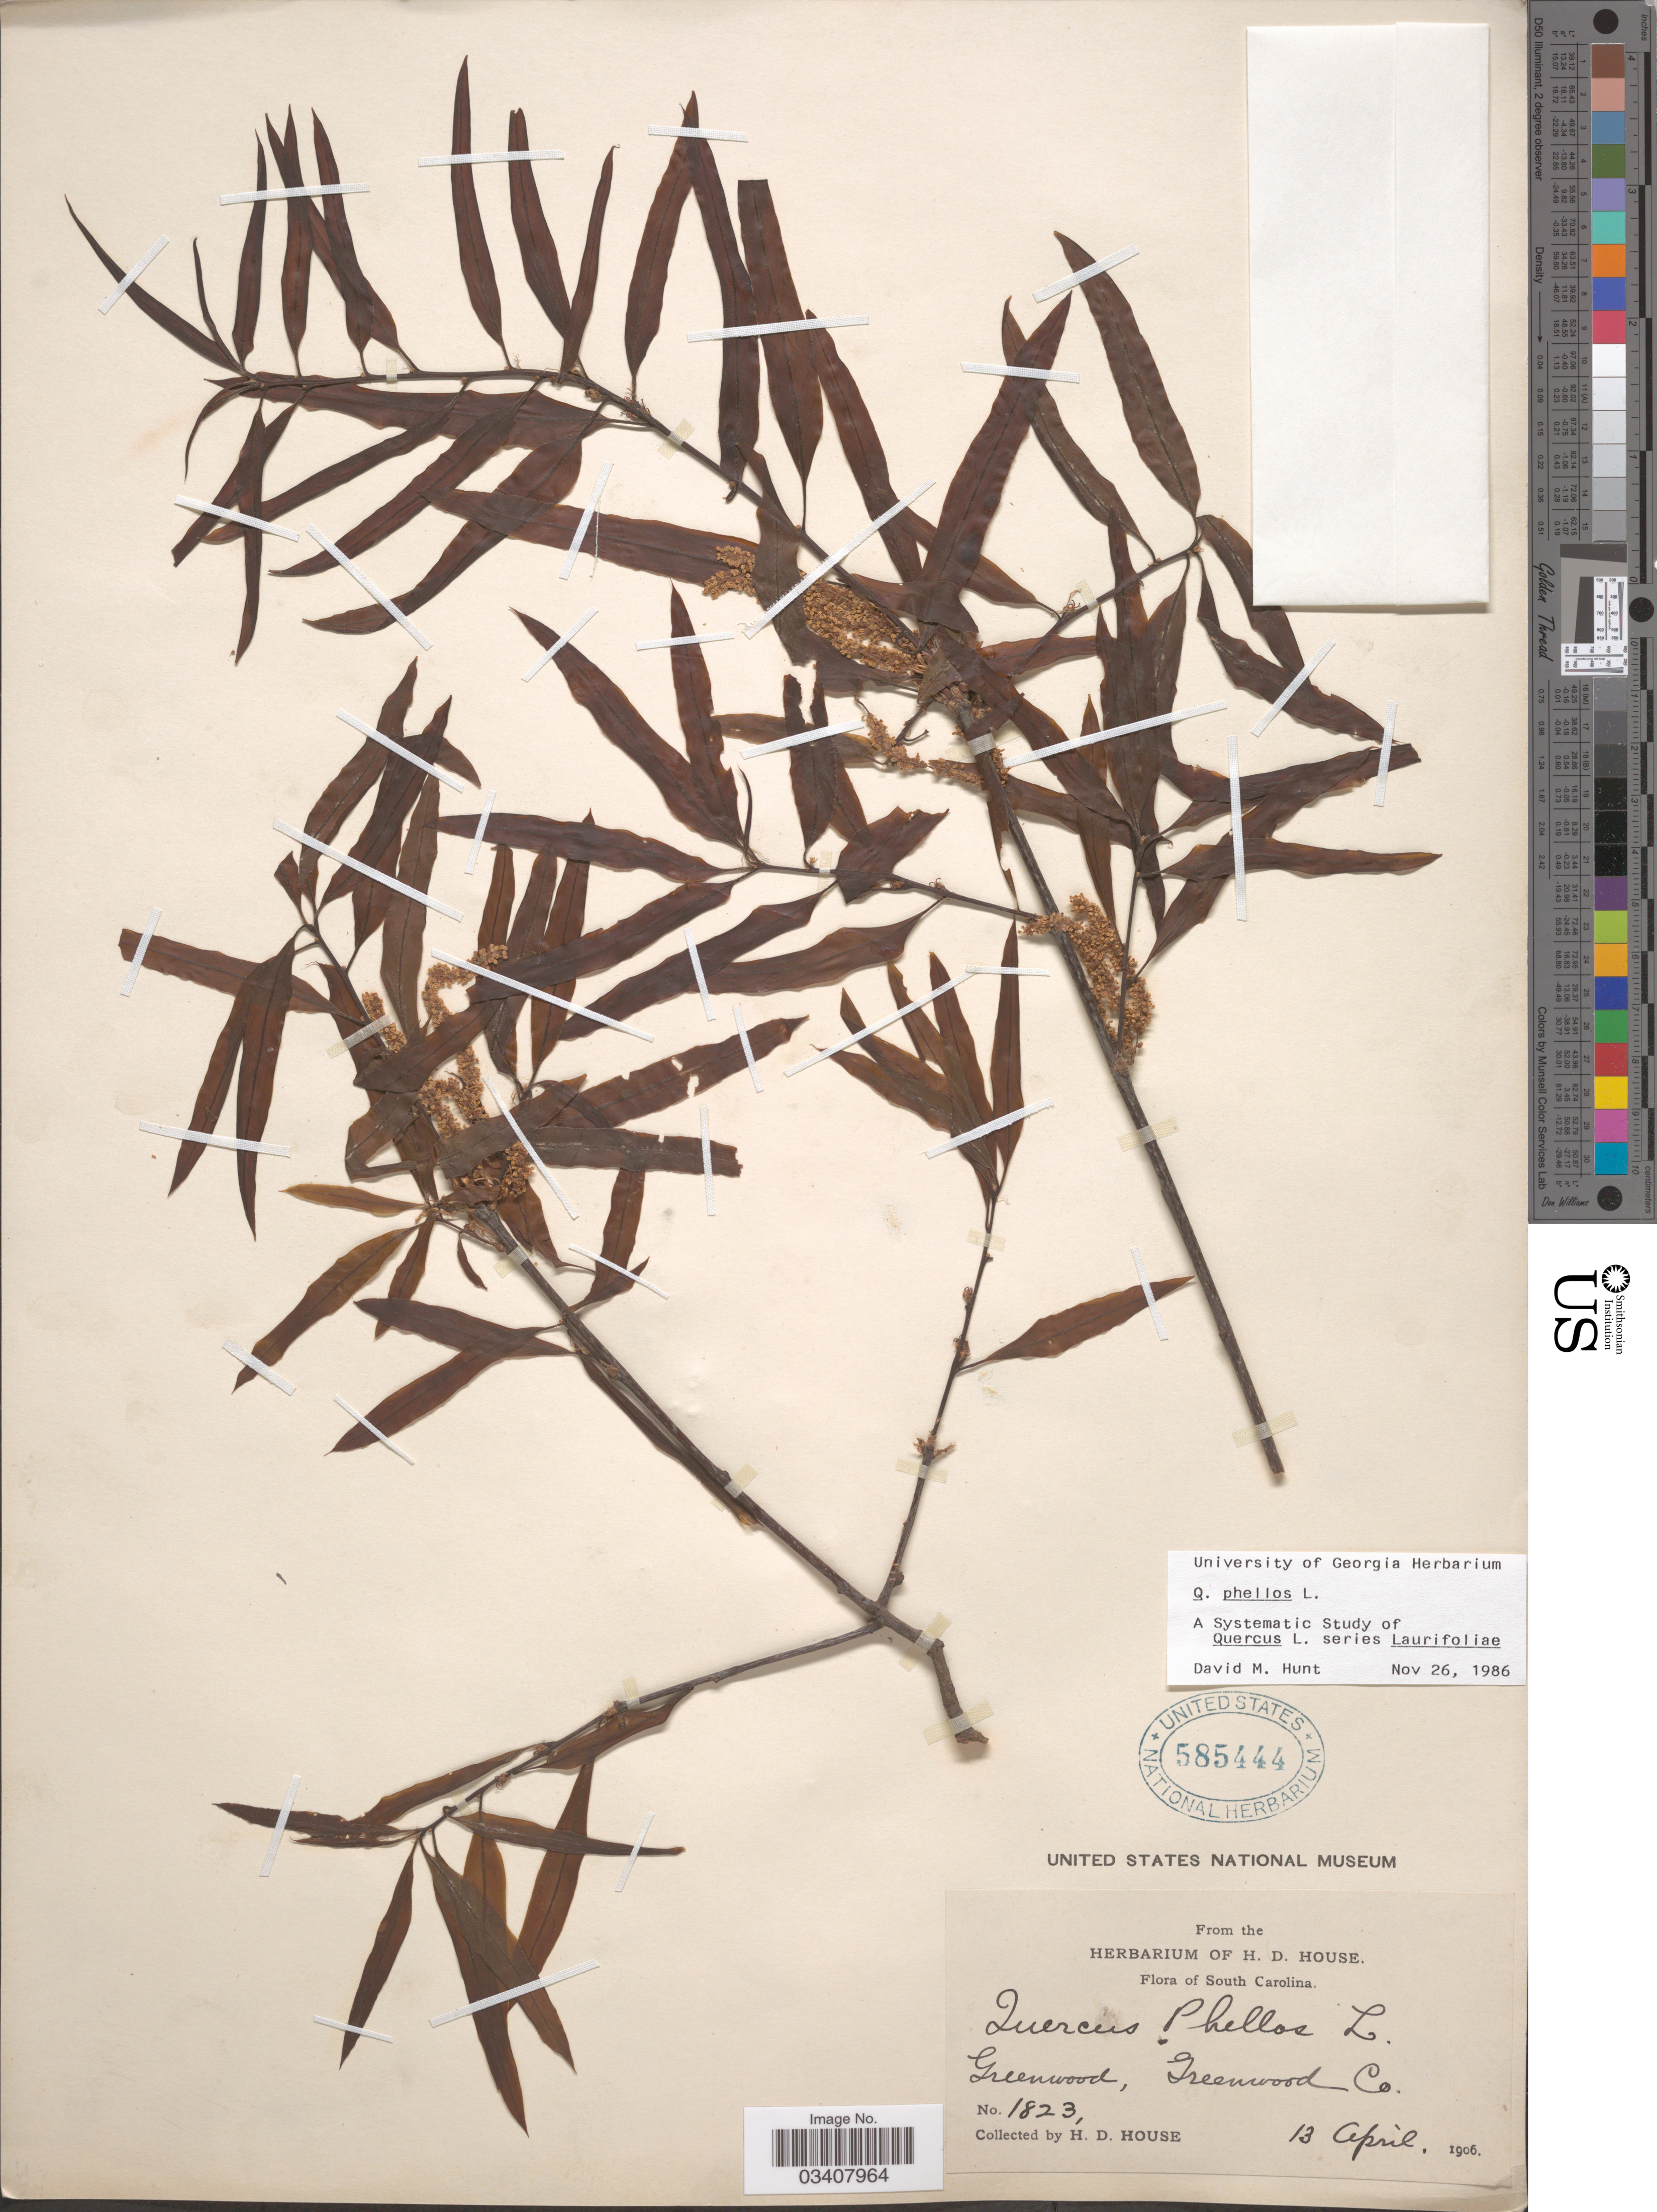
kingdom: Plantae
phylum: Tracheophyta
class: Magnoliopsida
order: Fagales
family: Fagaceae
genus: Quercus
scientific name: Quercus phellos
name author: L.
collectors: H. D. House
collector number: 1823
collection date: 1906-04-13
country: United States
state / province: South Carolina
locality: Greenwood, Greenwood Co.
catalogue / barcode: US 585444